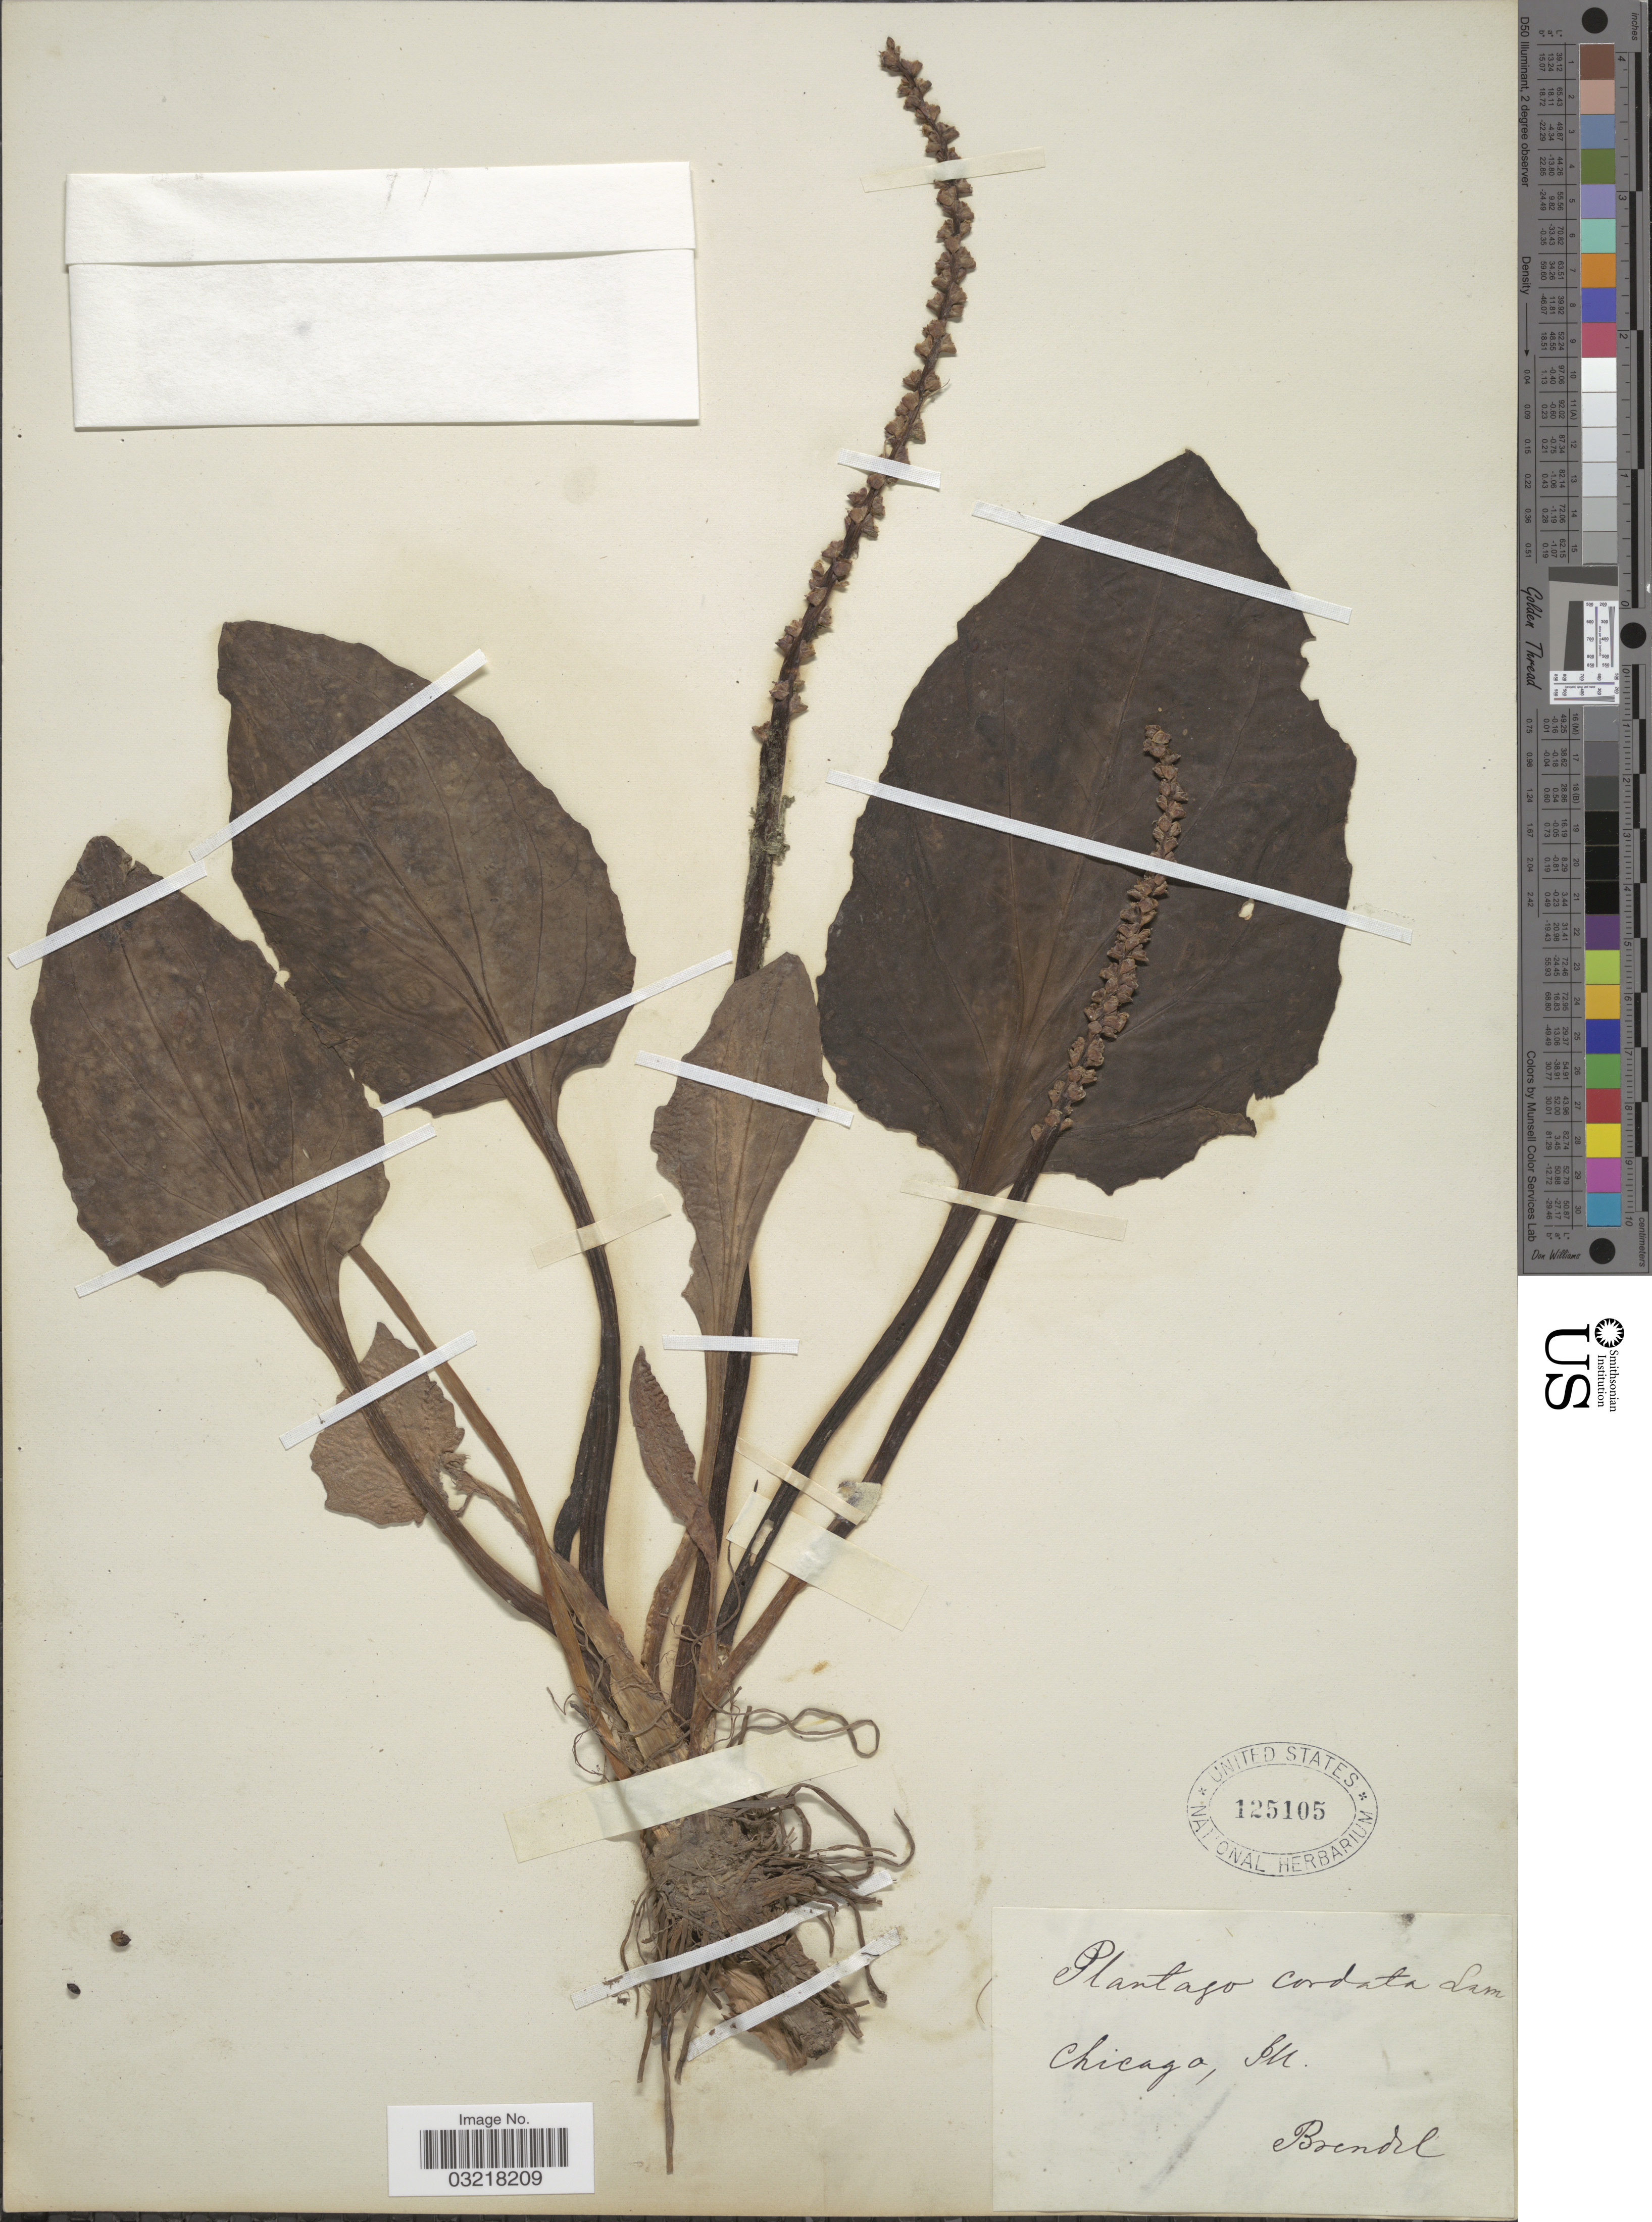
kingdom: Plantae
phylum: Tracheophyta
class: Magnoliopsida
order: Lamiales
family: Plantaginaceae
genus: Plantago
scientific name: Plantago cordata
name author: Lam.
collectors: -. Brendel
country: United States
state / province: Illinois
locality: Chicago.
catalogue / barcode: US 125105